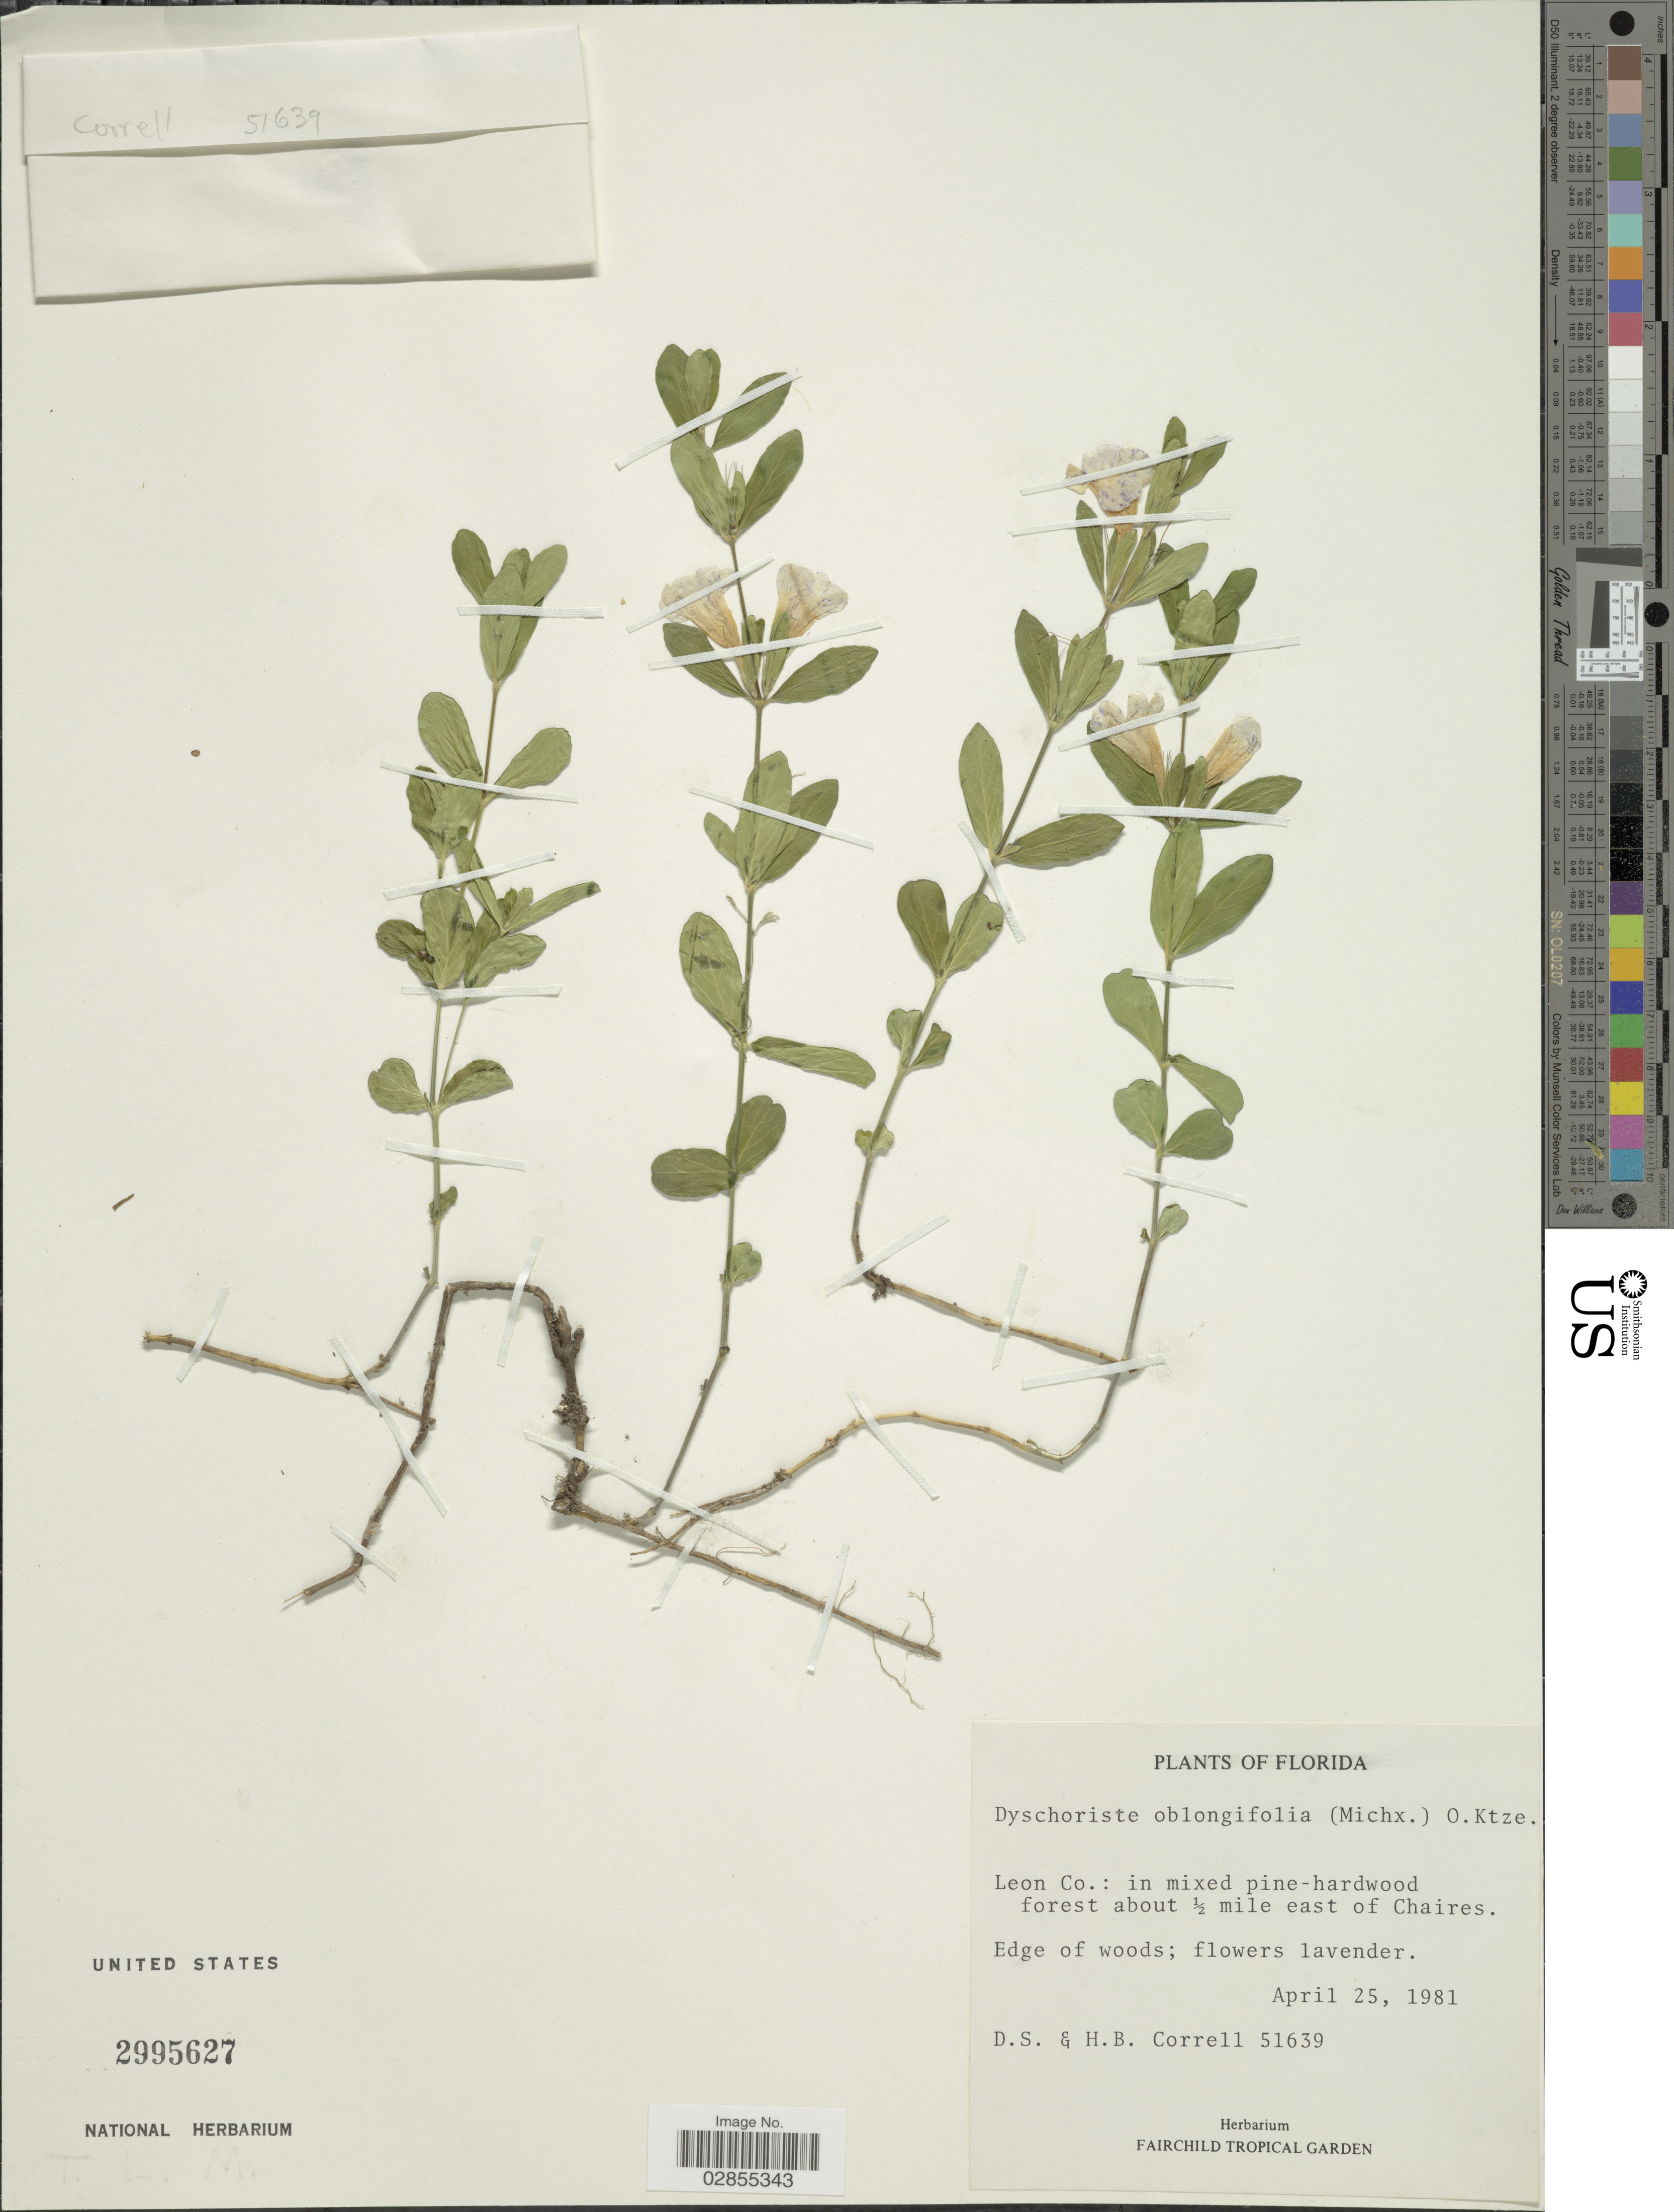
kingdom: Plantae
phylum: Tracheophyta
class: Magnoliopsida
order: Lamiales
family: Acanthaceae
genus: Dyschoriste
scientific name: Dyschoriste oblongifolia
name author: (Michx.) Kuntze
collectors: D. S. Correll & H. Correll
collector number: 51639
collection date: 1981-04-25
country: United States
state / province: Florida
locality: Leon Co., in mixed pine-hardwood forest about 1/2 mile east of Chaires.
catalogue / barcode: US 2995627